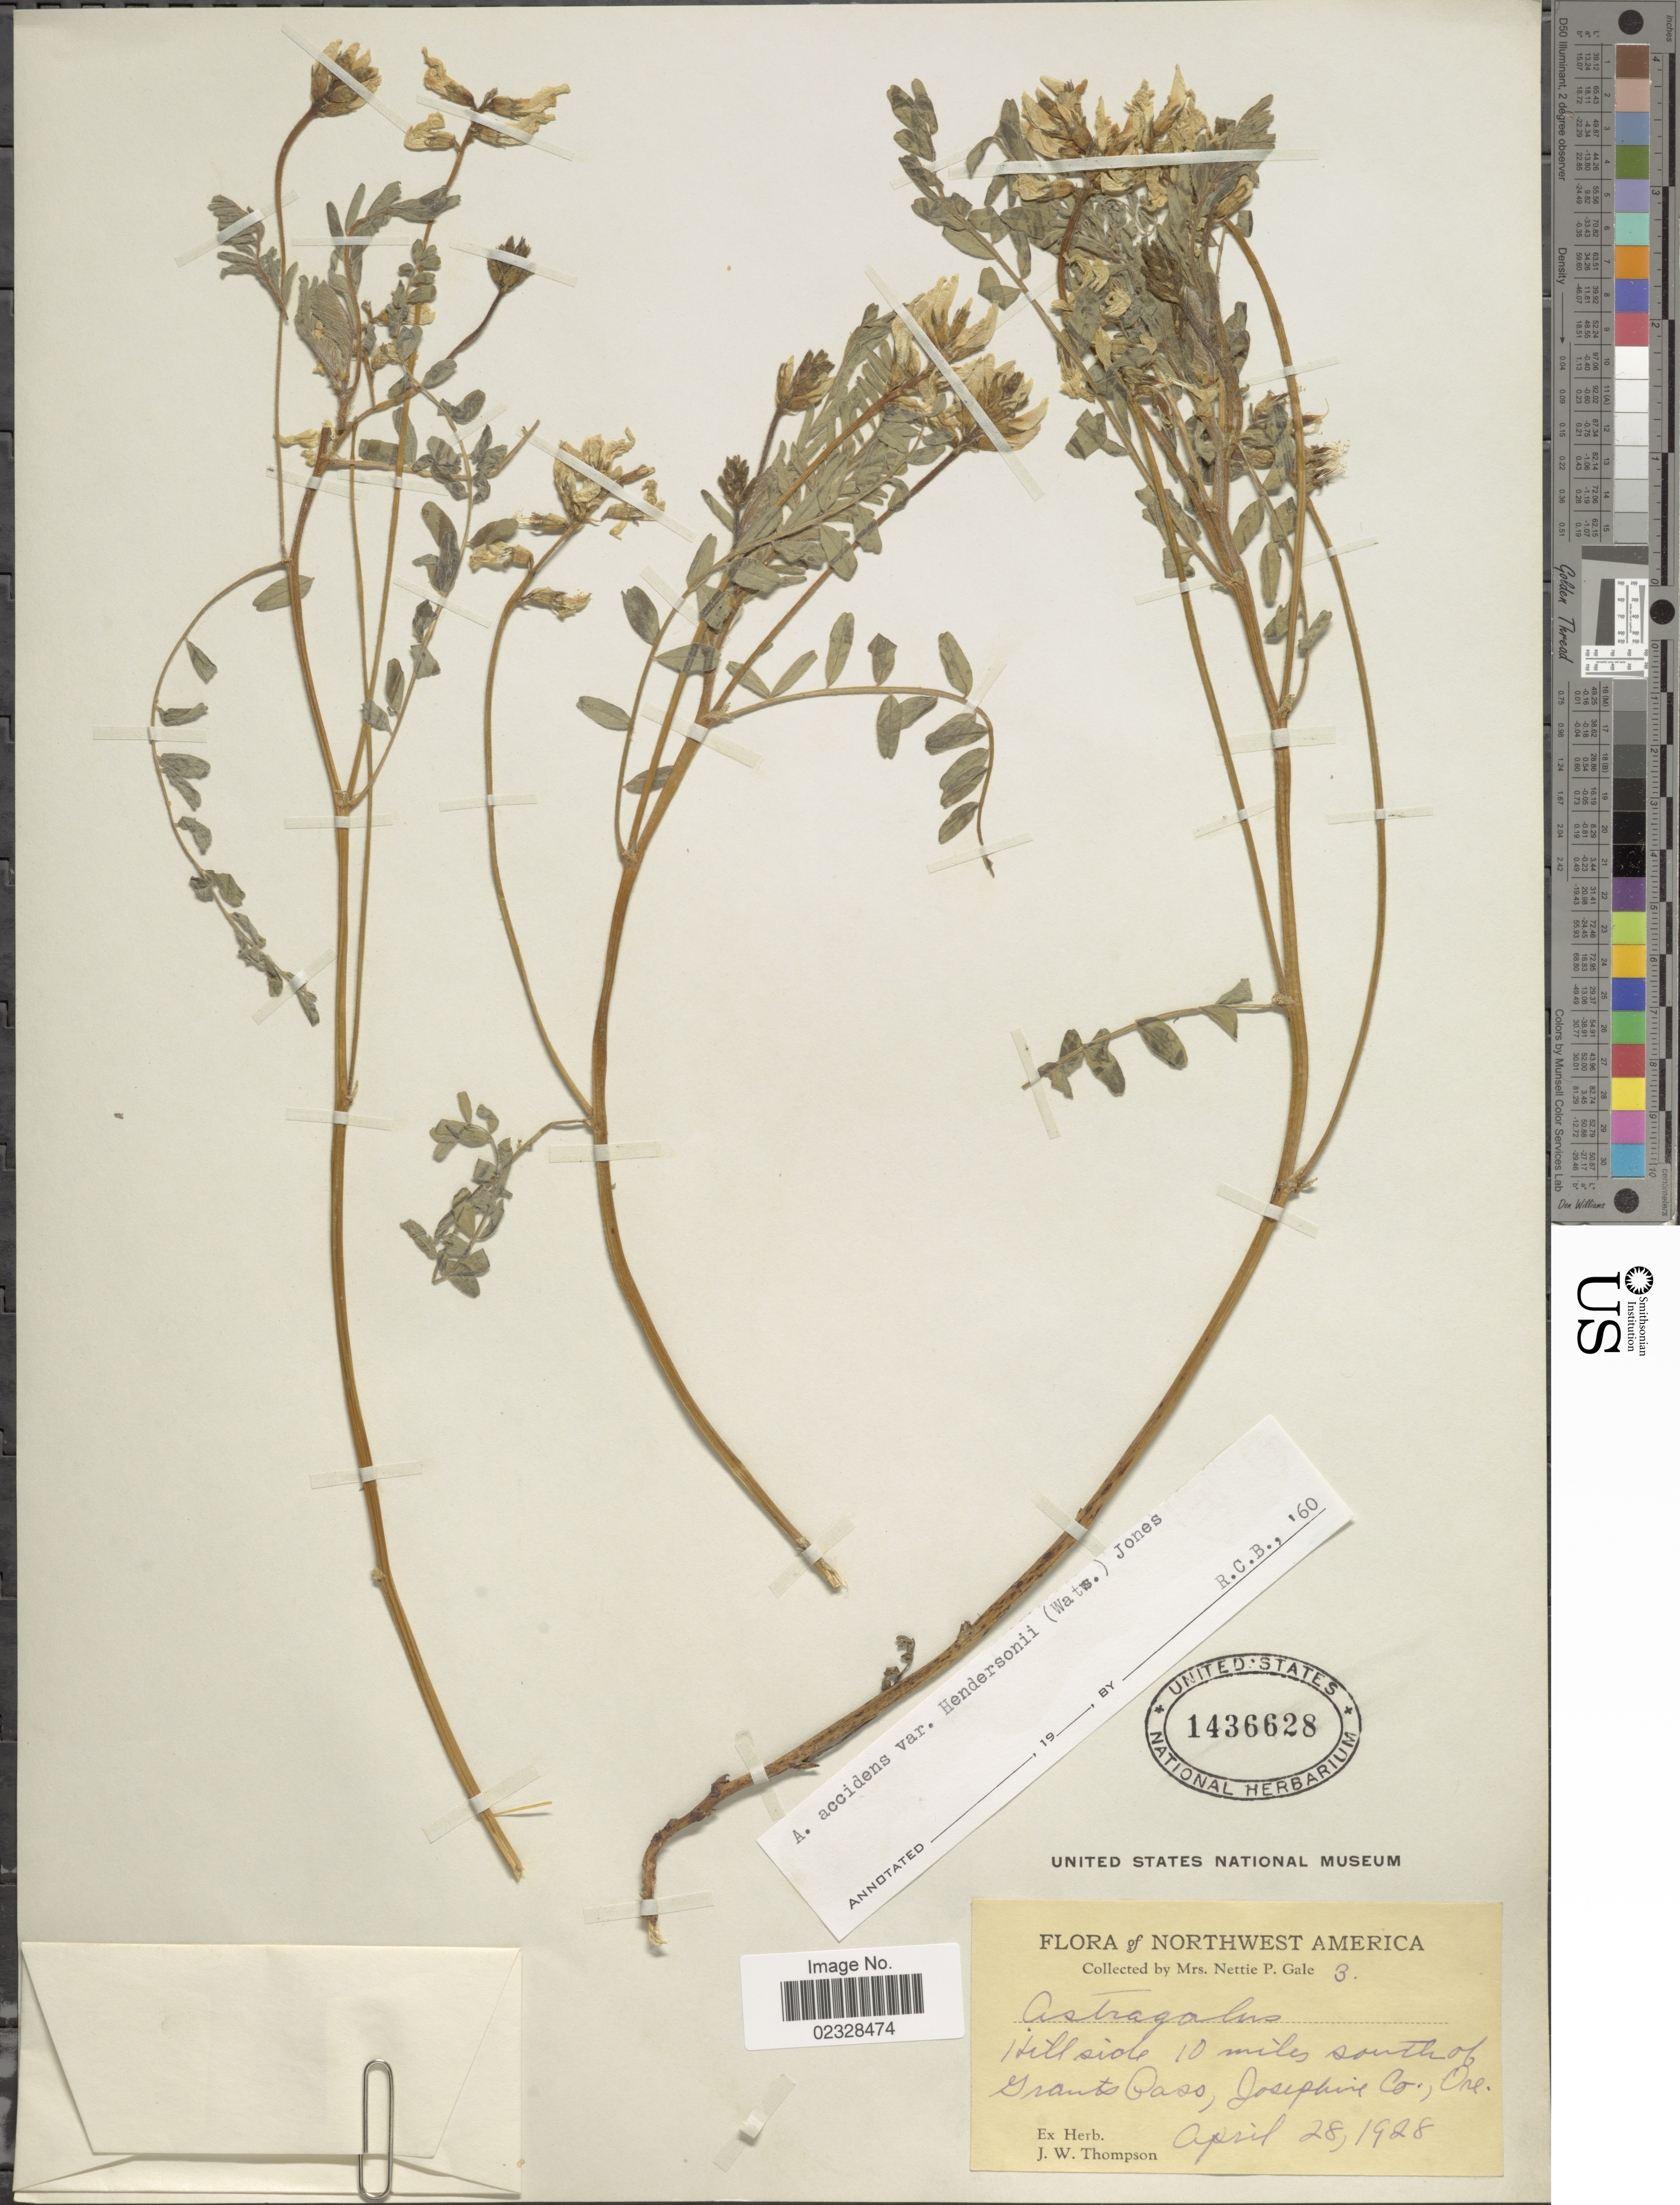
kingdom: Plantae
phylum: Tracheophyta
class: Magnoliopsida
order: Fabales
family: Fabaceae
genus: Astragalus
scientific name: Astragalus accidens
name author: S. Watson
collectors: N. Gale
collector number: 3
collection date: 1928-04-28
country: United States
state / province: Oregon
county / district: Josephine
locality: Hillside 10 miles south of Grants Pass, Josephine Co., Ore.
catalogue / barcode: US 1436628